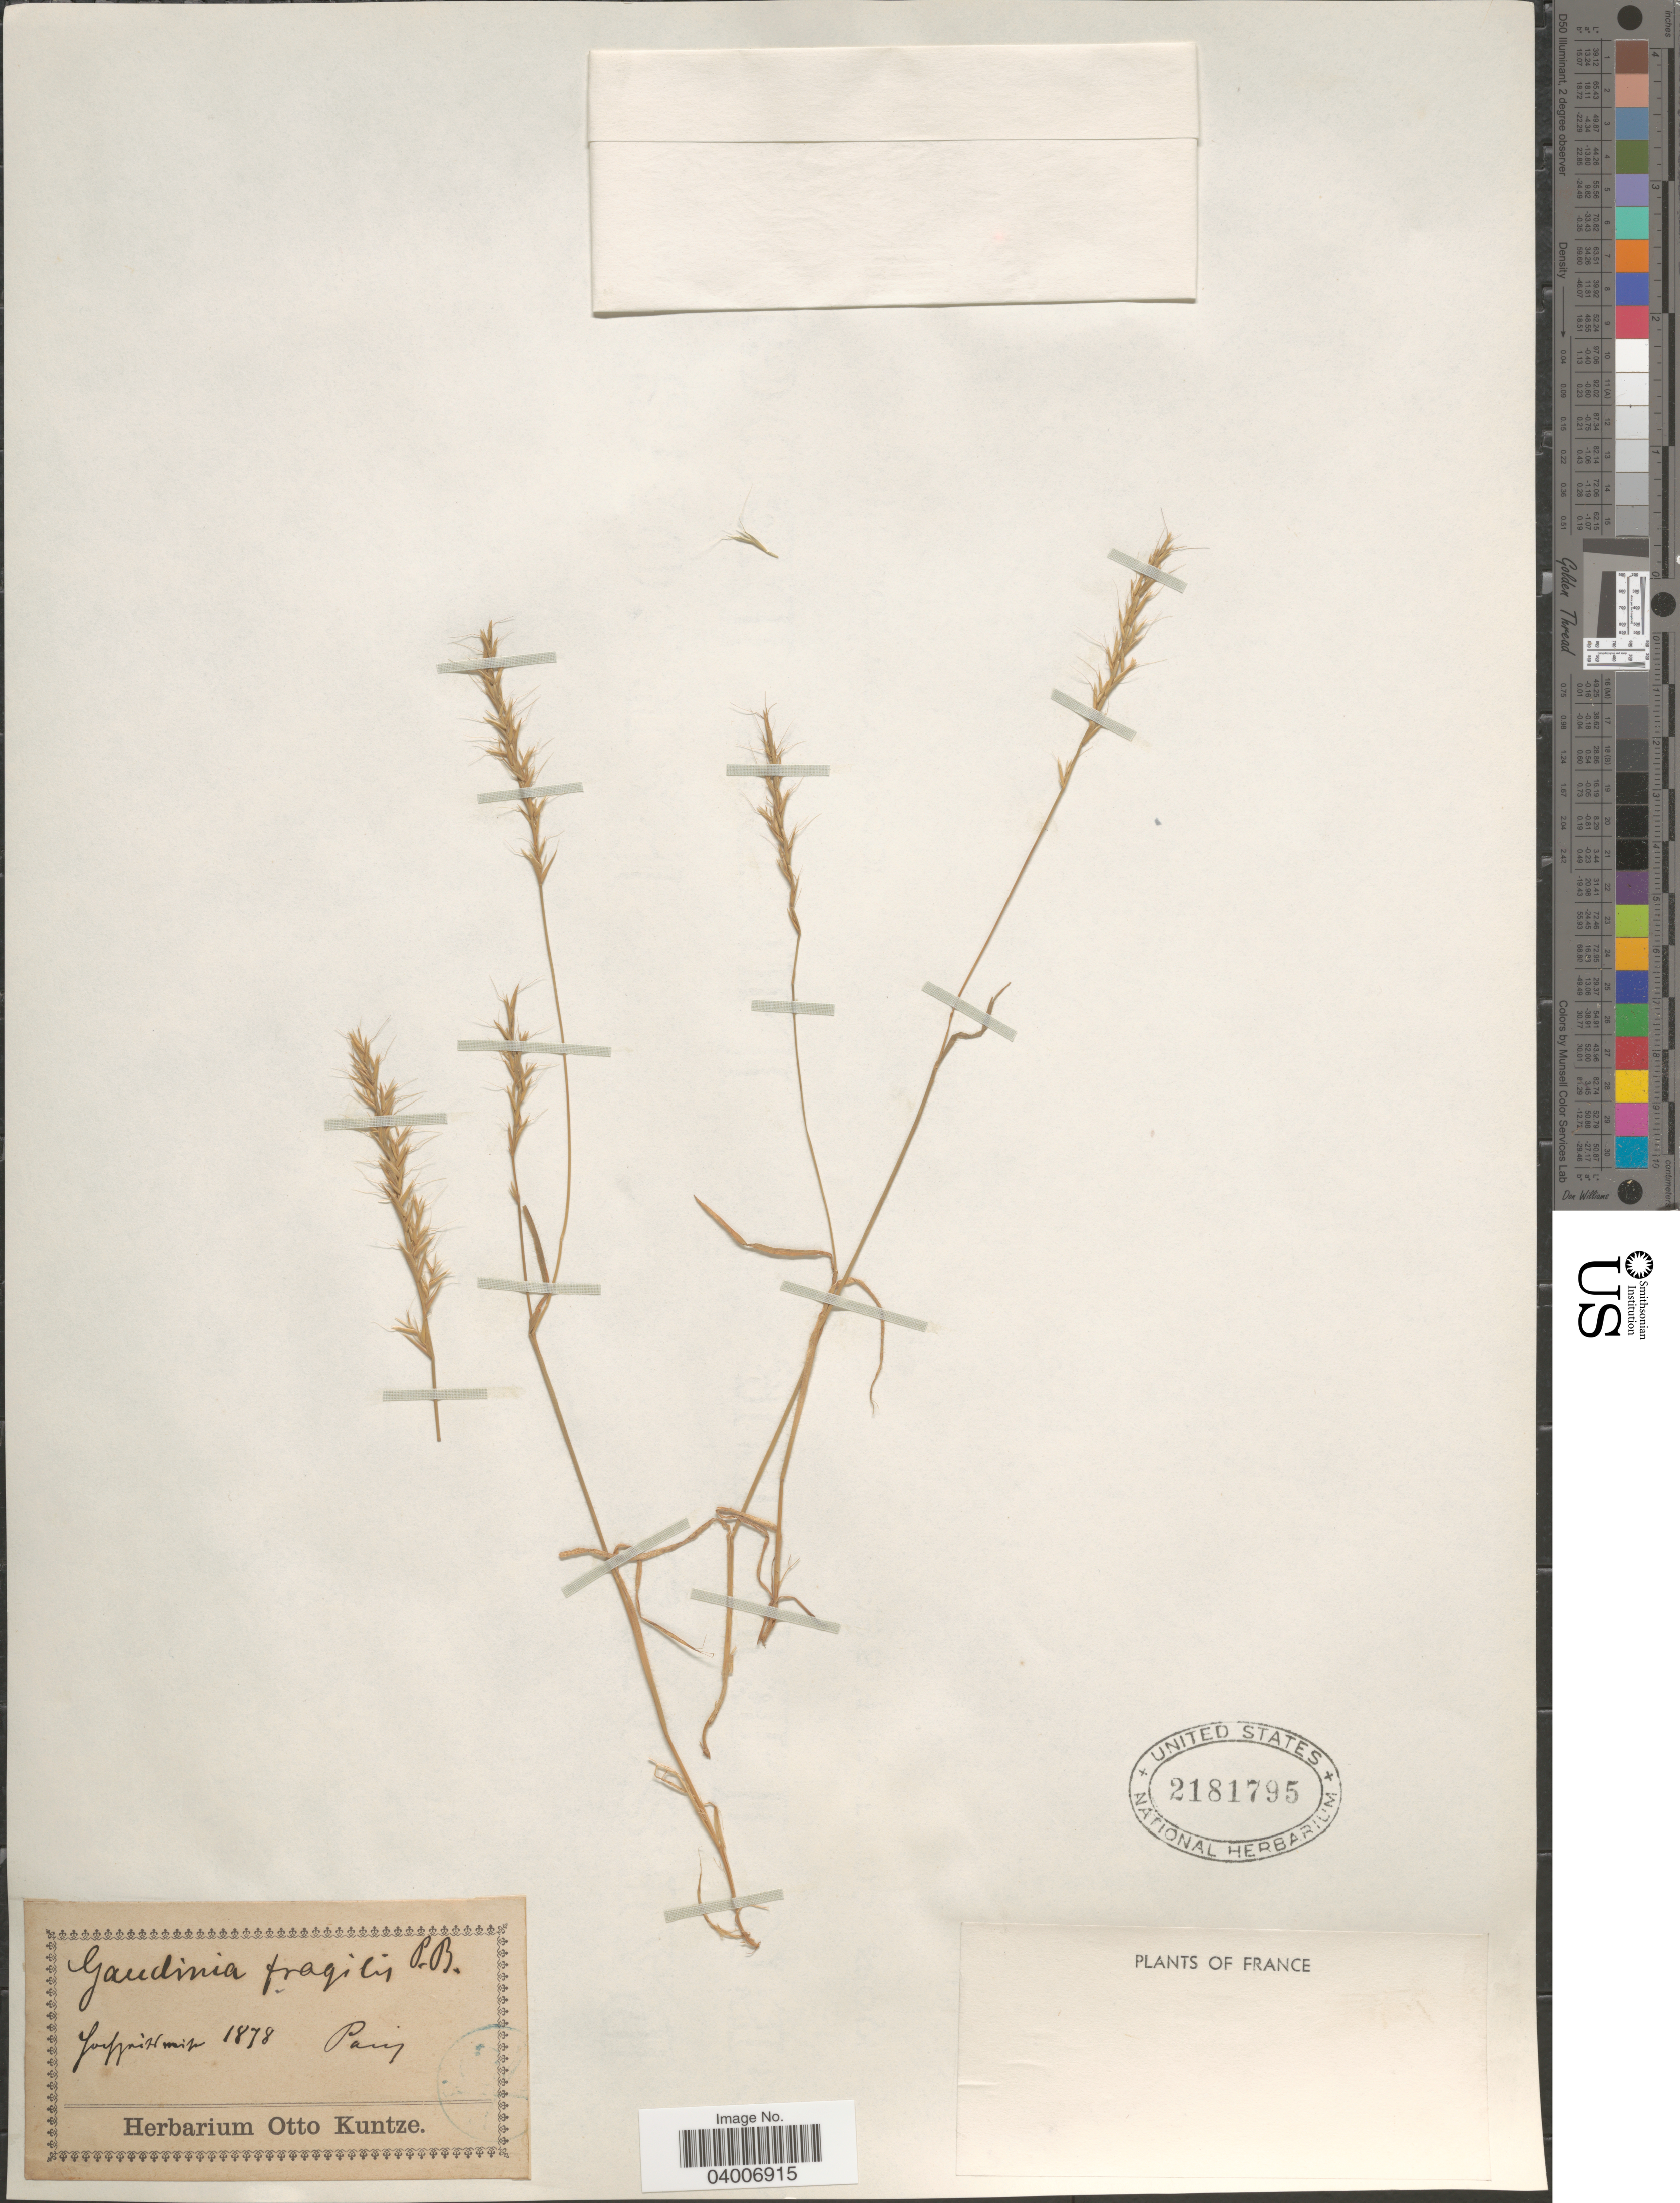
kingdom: Plantae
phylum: Tracheophyta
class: Liliopsida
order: Poales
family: Poaceae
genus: Gaudinia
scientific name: Gaudinia fragilis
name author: (L.) P. Beauv.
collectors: ex herb. Otto Kuntze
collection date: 1878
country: France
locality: Joifaitz mizu. [interpreted] Paris.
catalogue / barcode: US 2181795